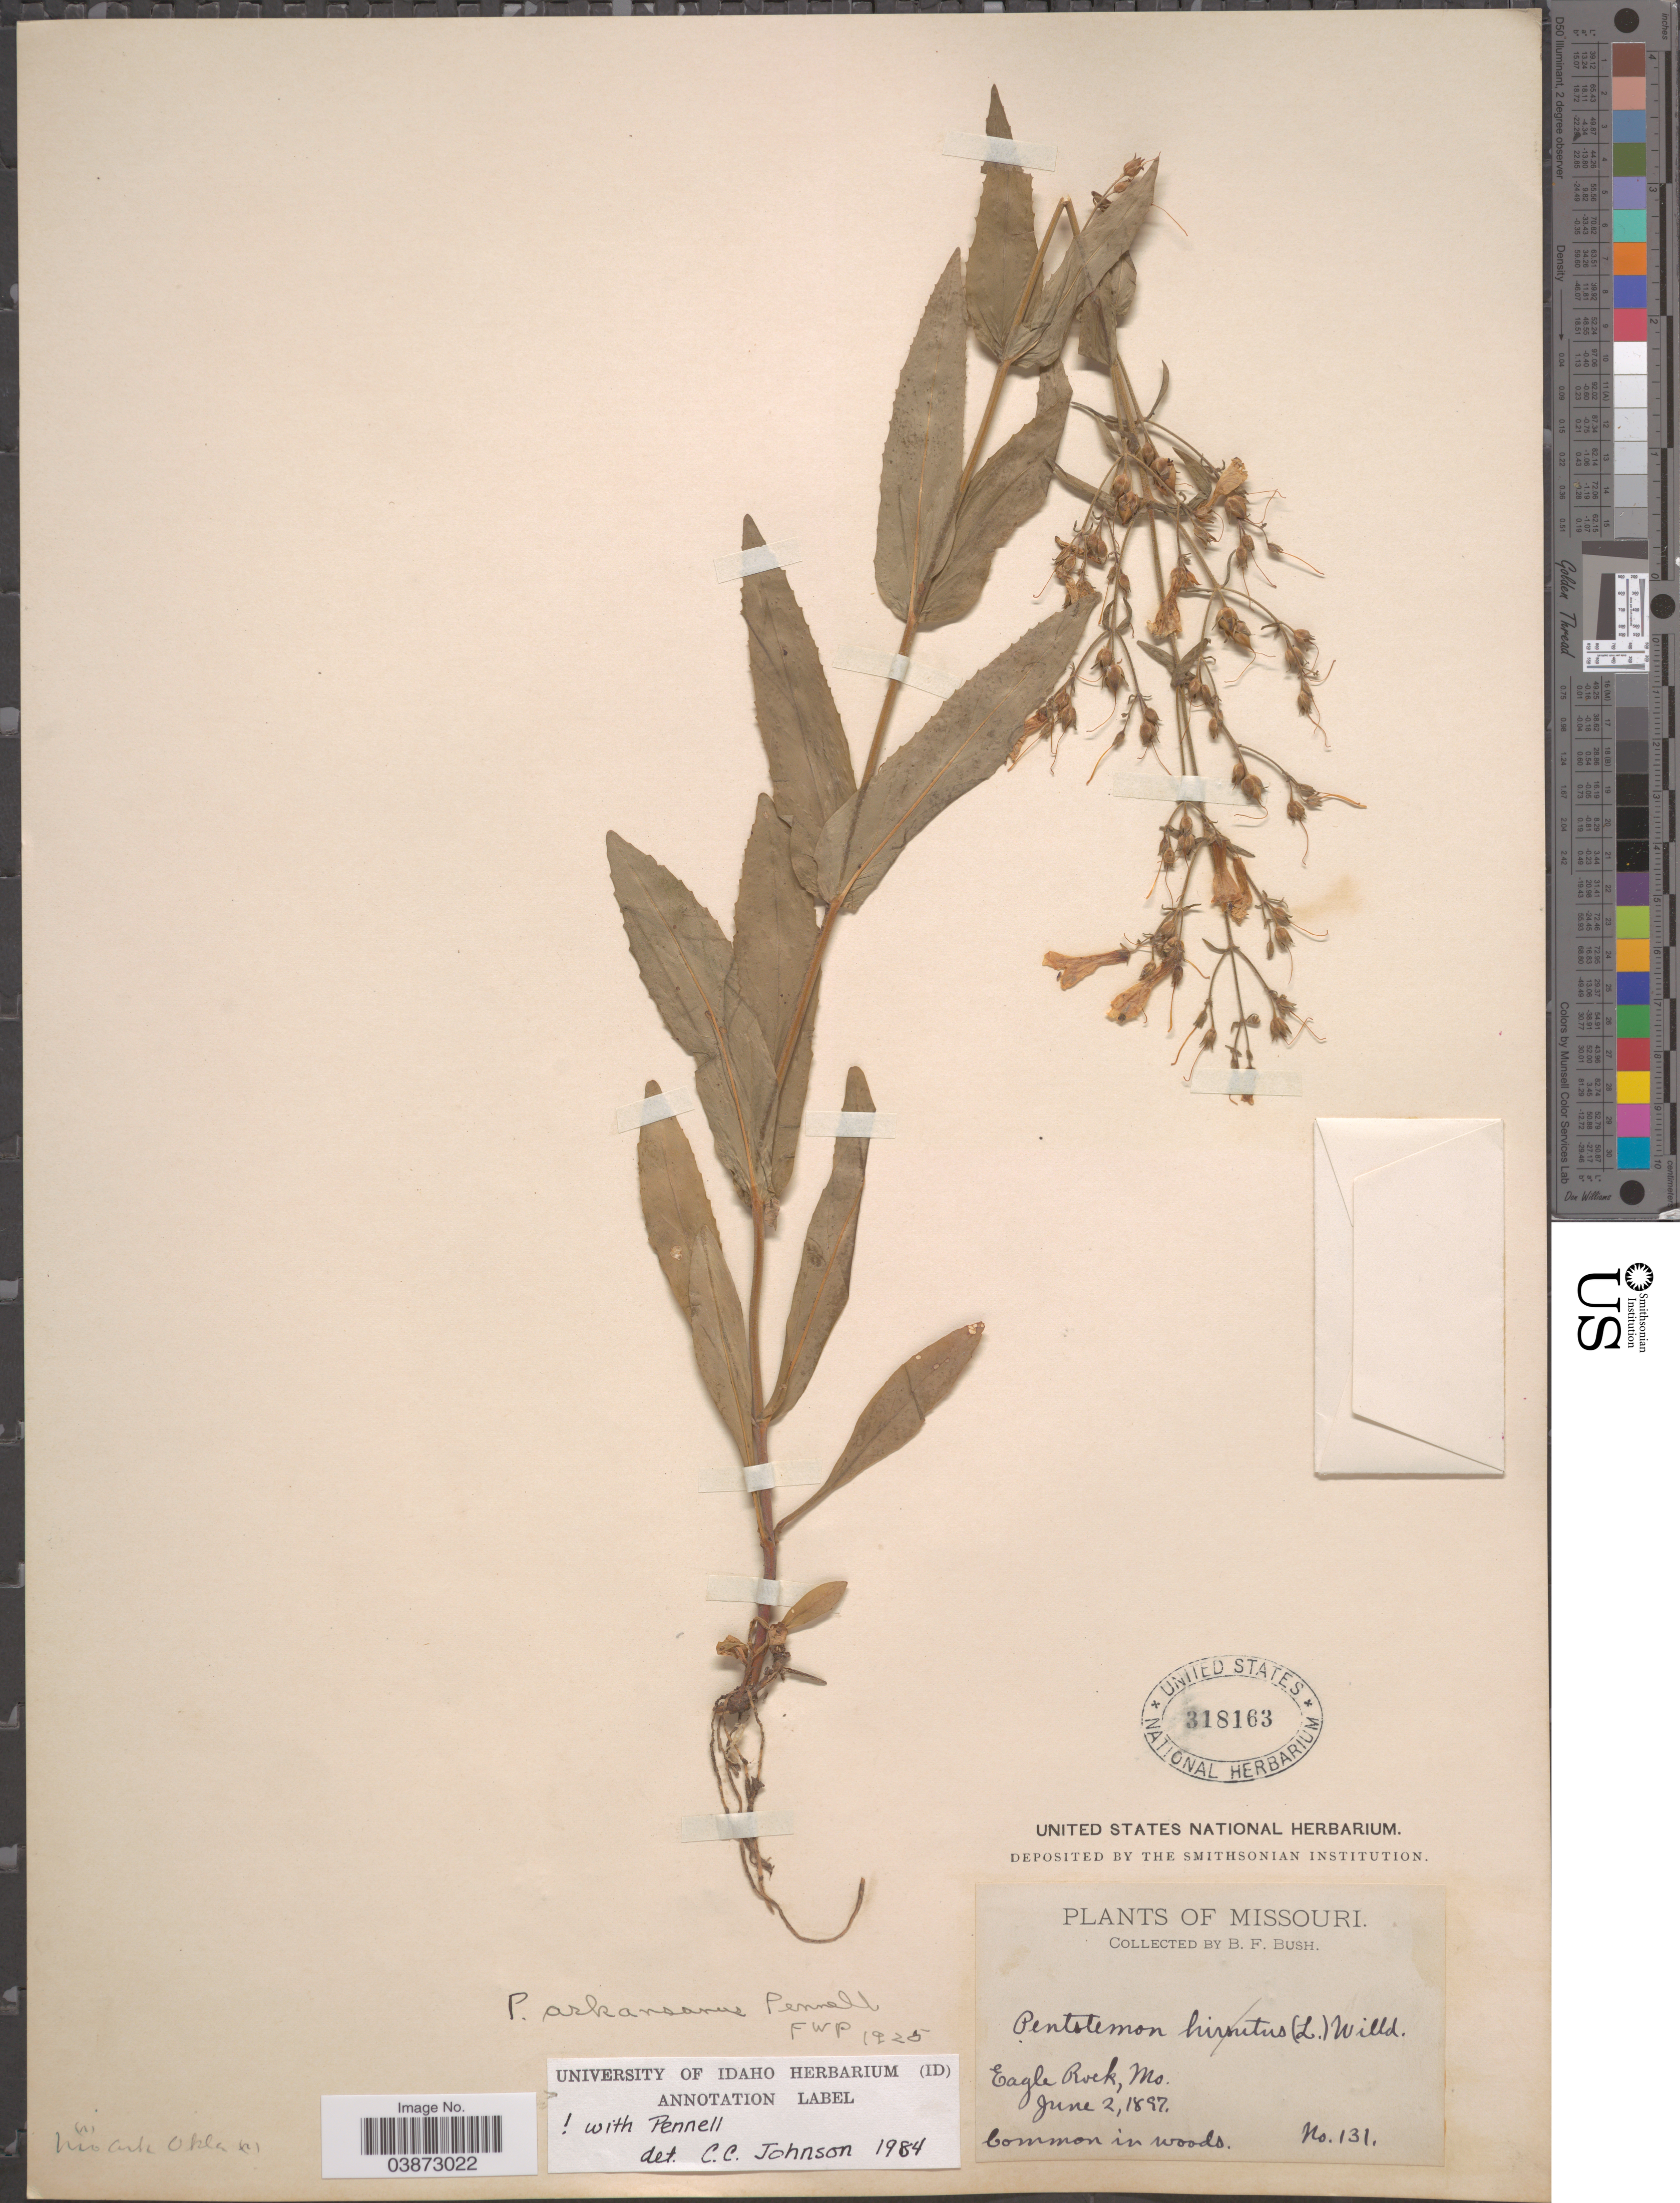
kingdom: Plantae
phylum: Tracheophyta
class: Magnoliopsida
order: Lamiales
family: Plantaginaceae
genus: Penstemon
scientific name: Penstemon arkansanus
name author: Pennell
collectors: B. F. Bush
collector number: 131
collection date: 1897-06-02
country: United States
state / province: Missouri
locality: Eagle Rock.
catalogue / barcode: US 318163